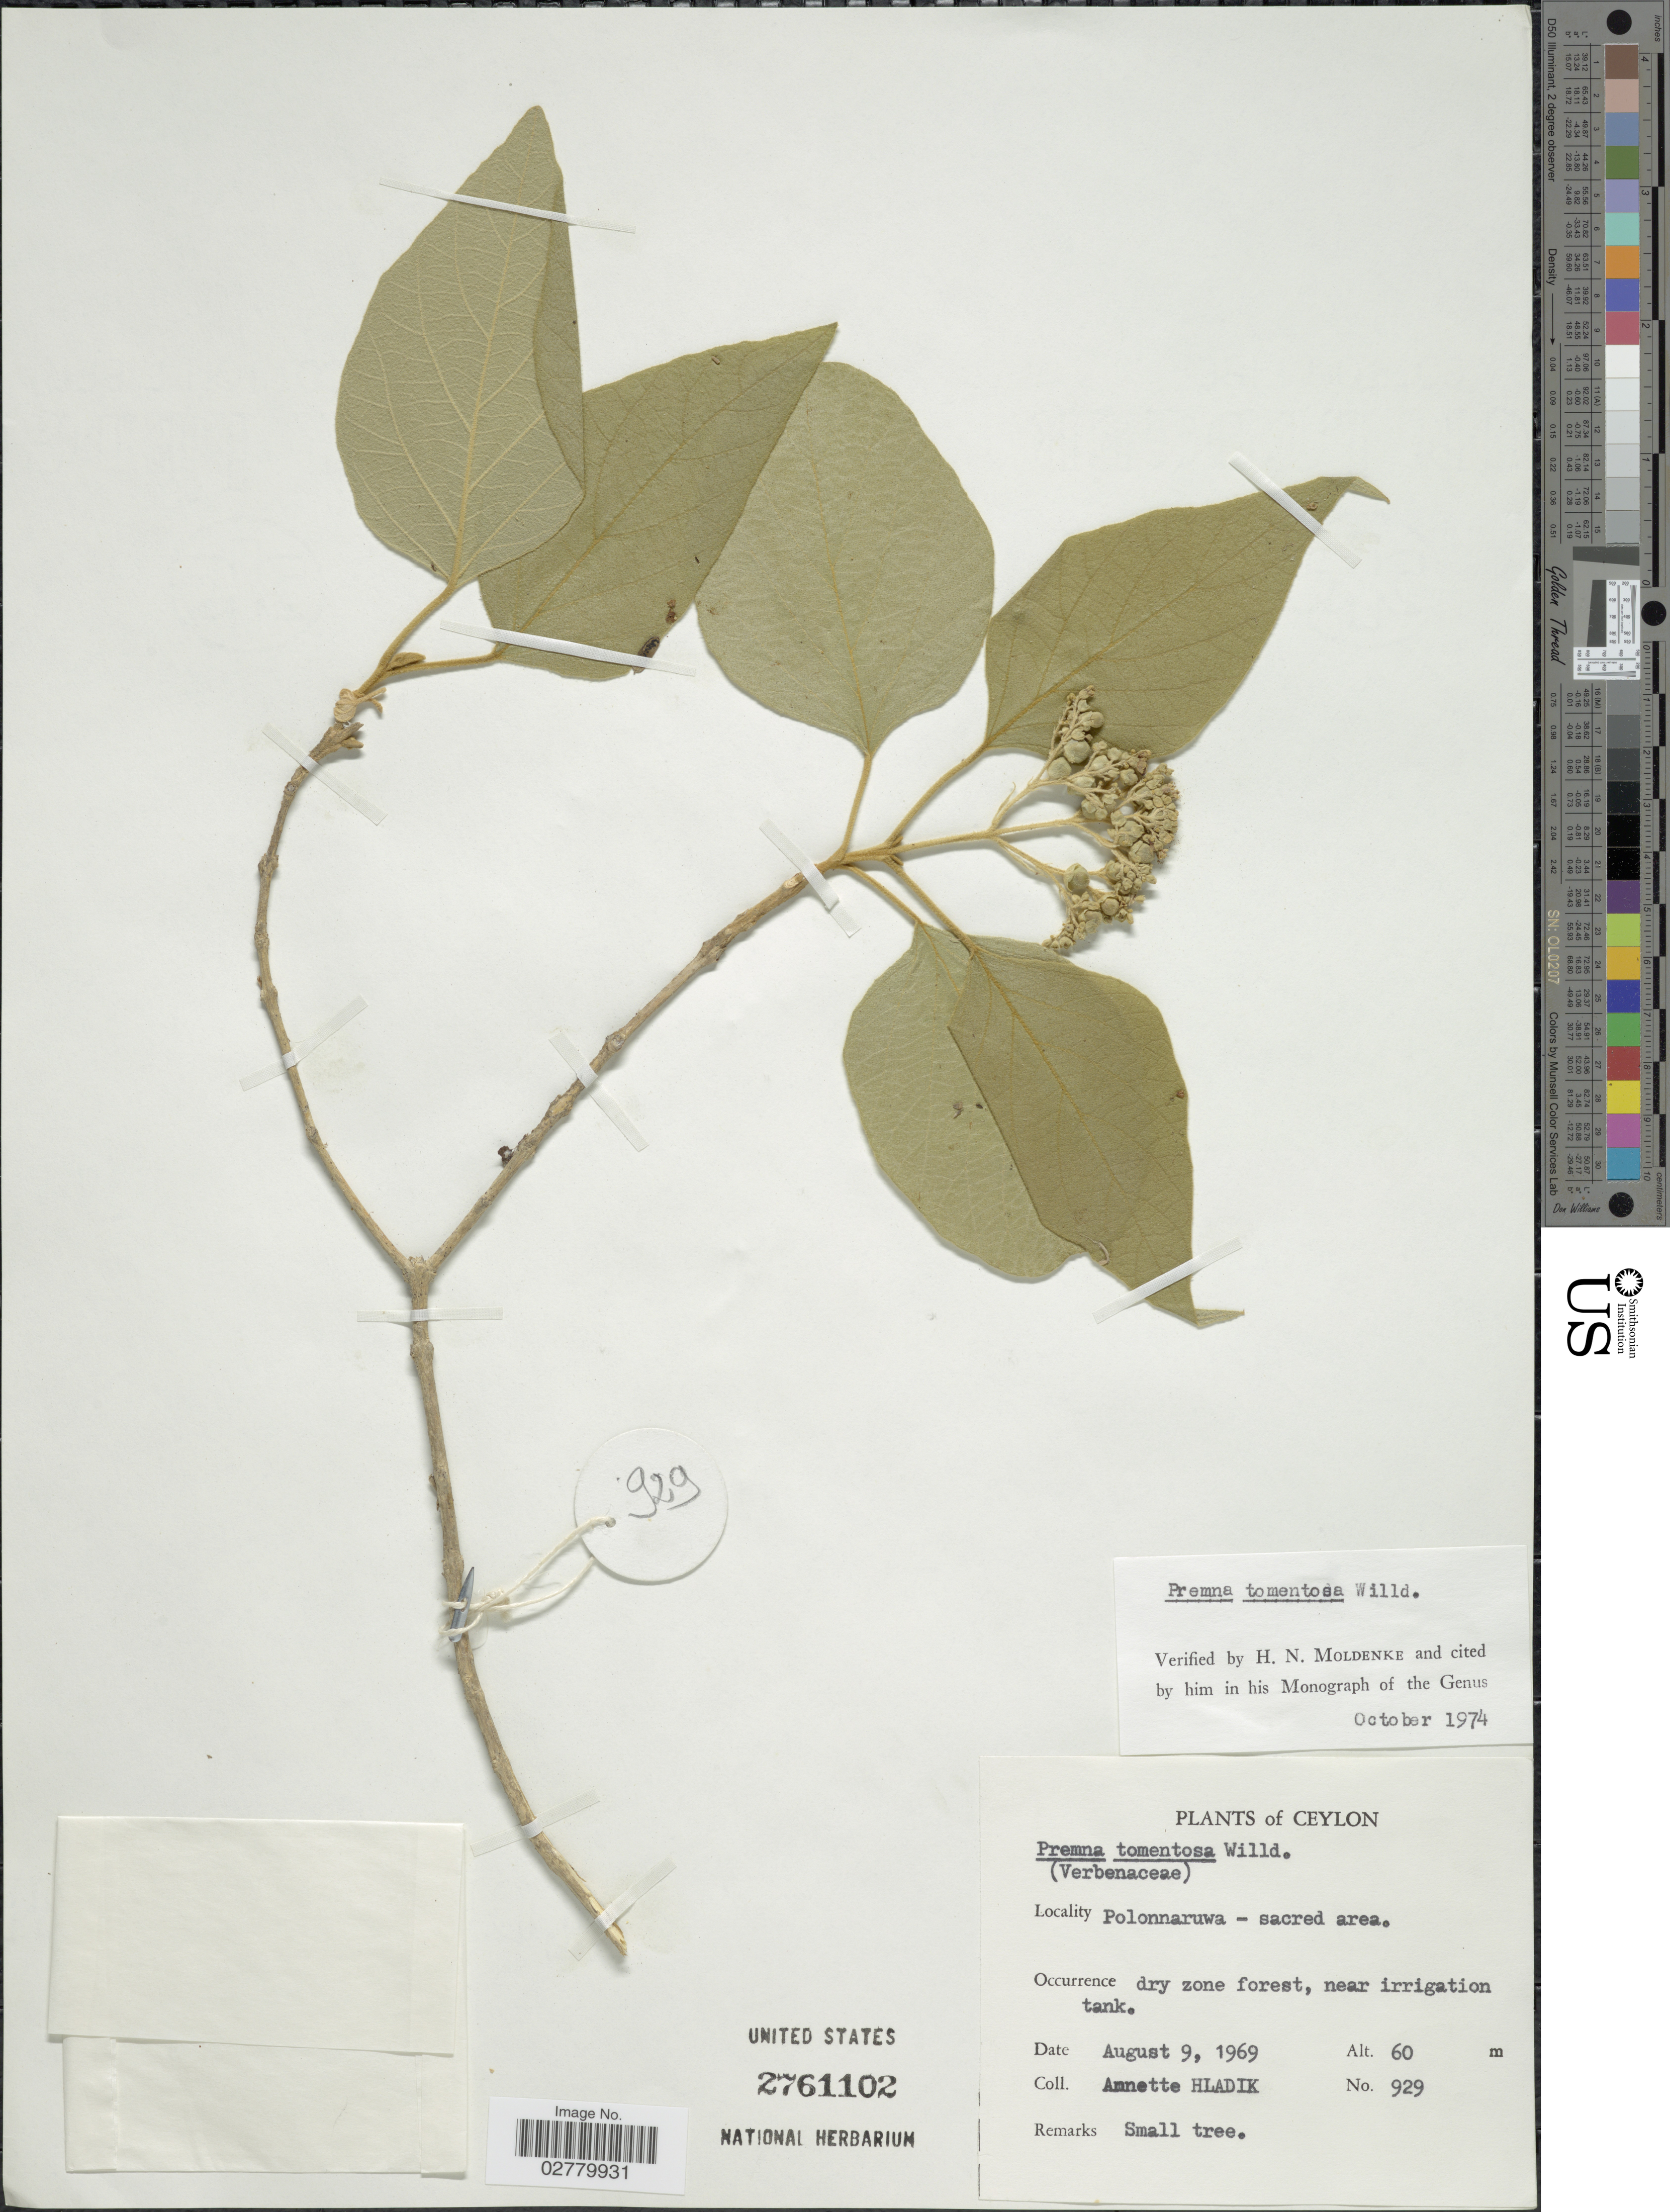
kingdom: Plantae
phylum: Tracheophyta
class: Magnoliopsida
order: Lamiales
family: Lamiaceae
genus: Premna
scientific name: Premna tomentosa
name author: Willd.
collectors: A. Hladik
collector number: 929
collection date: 1969-08-09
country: Sri Lanka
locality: Ceylon. Polonnaruwa- sacred area.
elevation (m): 60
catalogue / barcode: US 2761102